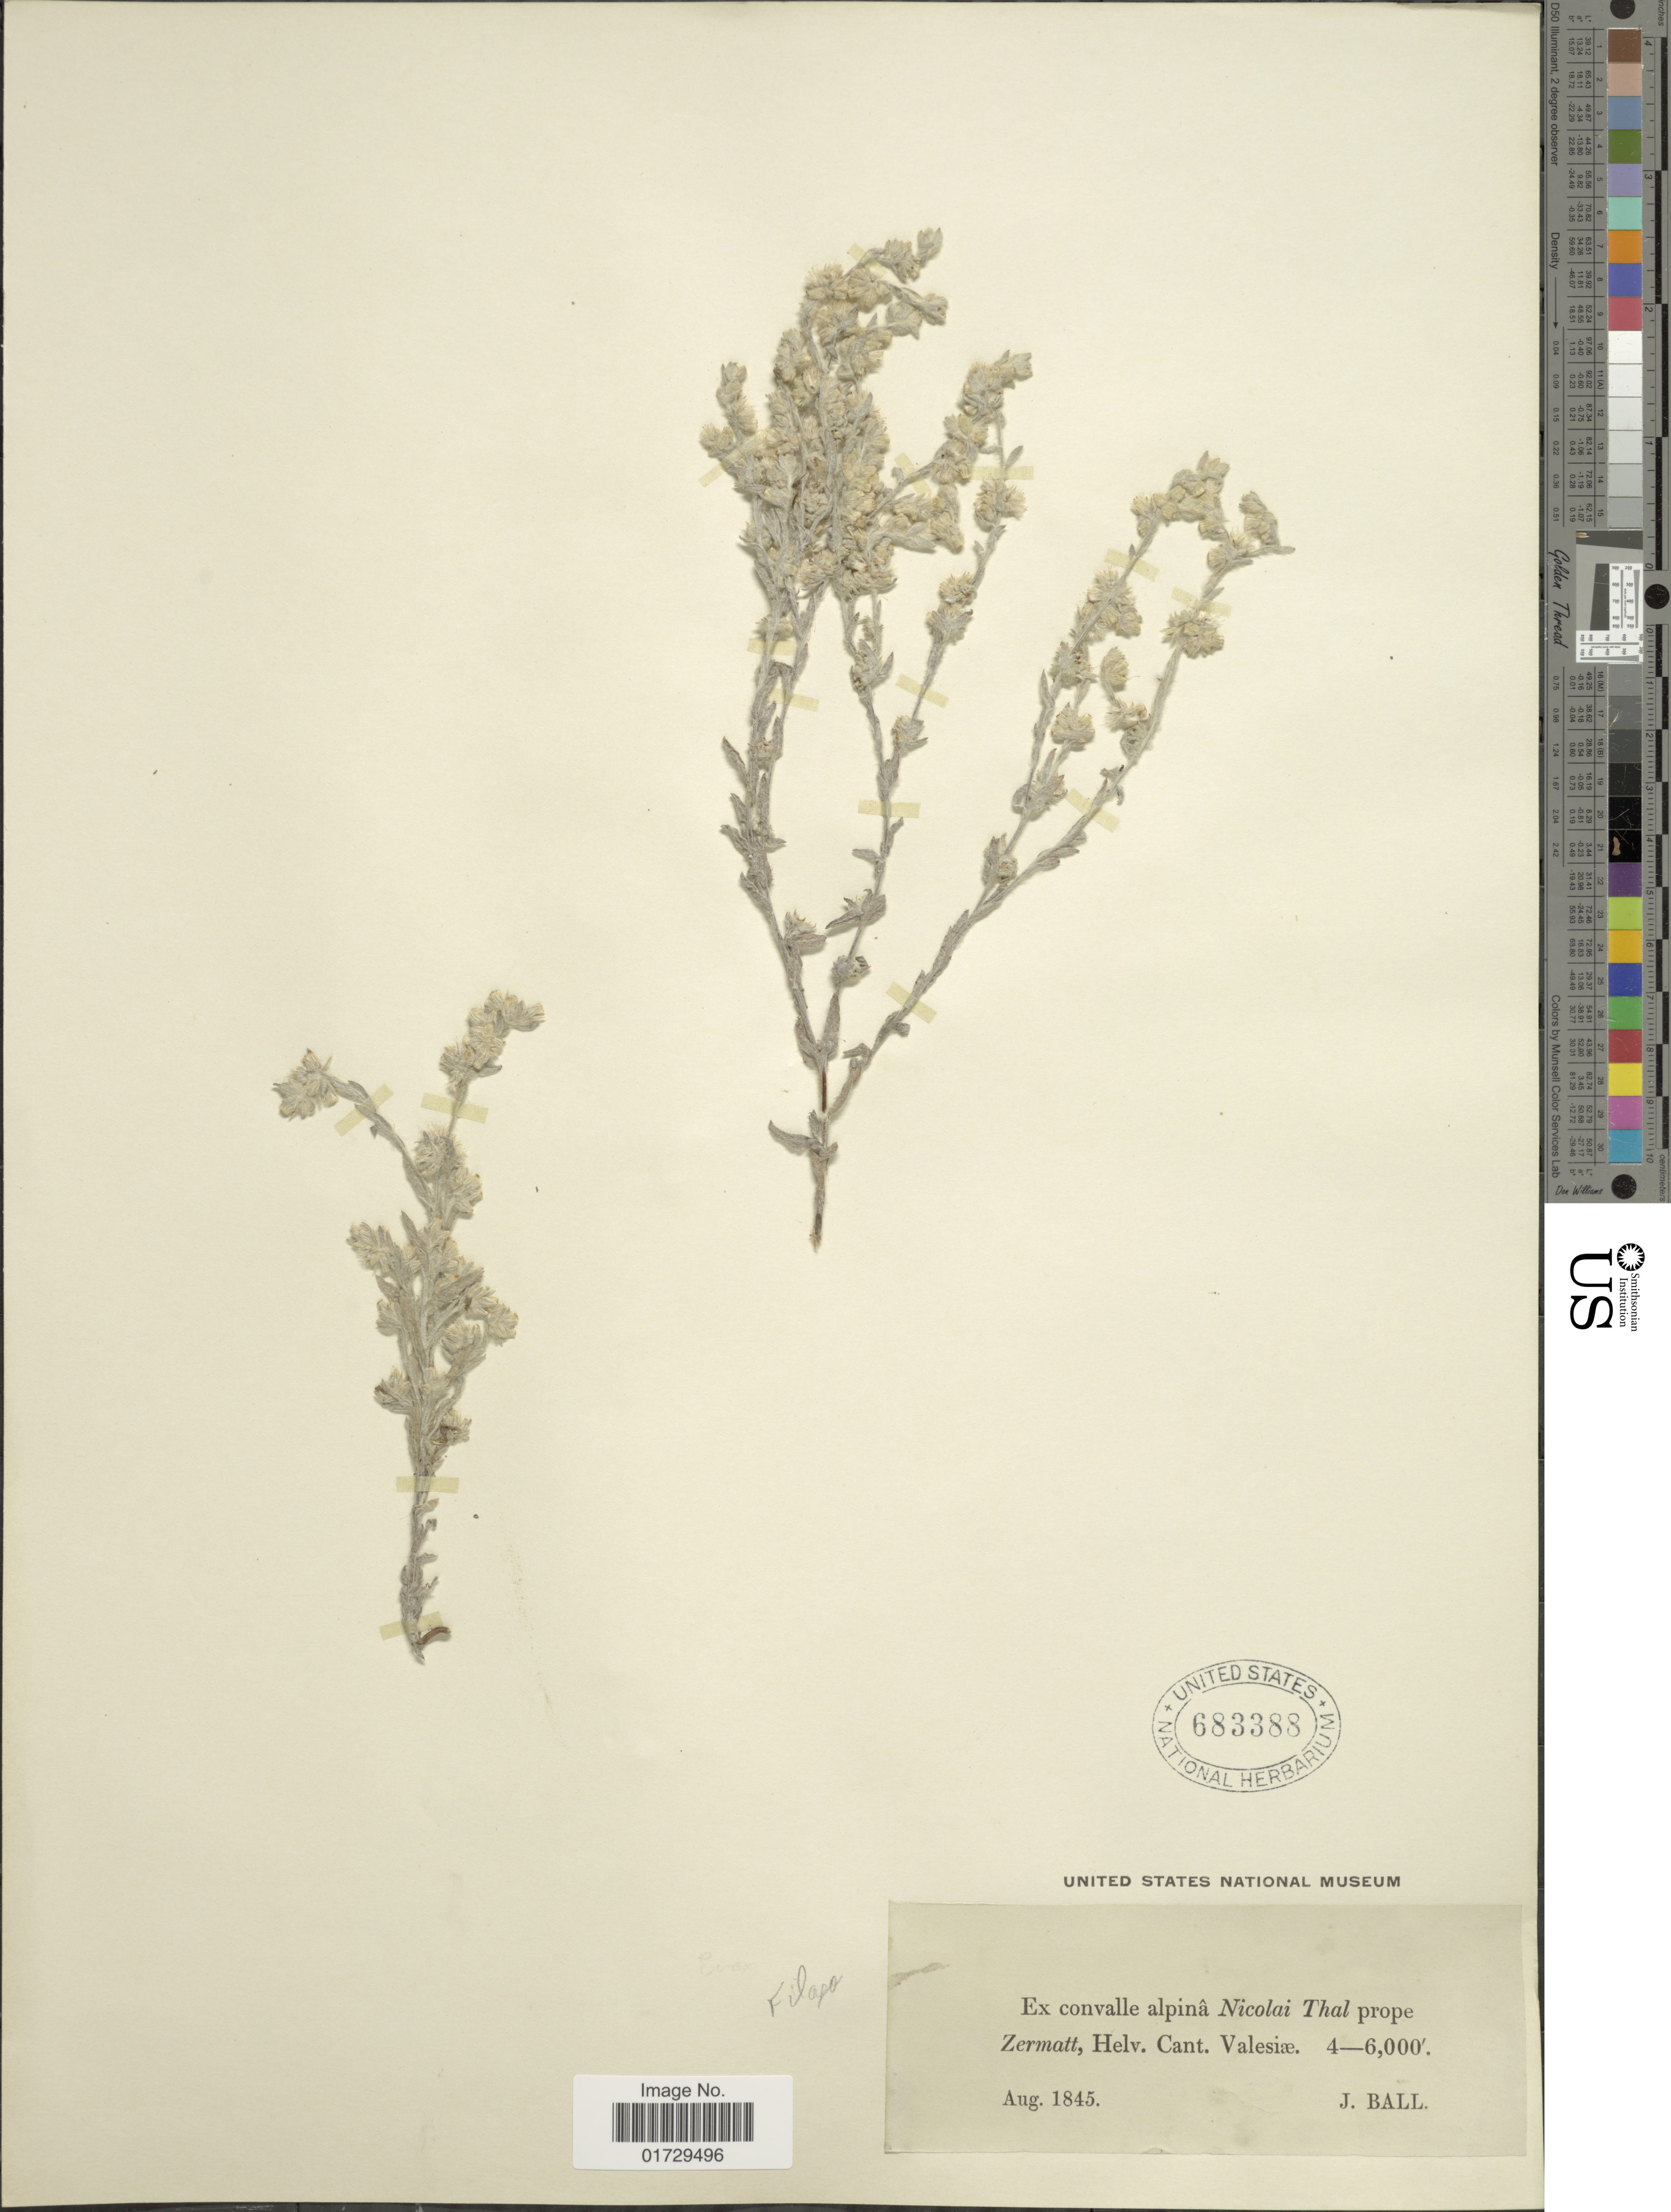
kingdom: Plantae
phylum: Tracheophyta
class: Magnoliopsida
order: Asterales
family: Asteraceae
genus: Filago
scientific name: Filago sp.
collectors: J. Ball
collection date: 1845-08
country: Switzerland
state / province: Valais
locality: Zermatt, Helv. Cant. Valesiae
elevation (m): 1219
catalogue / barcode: US 683388